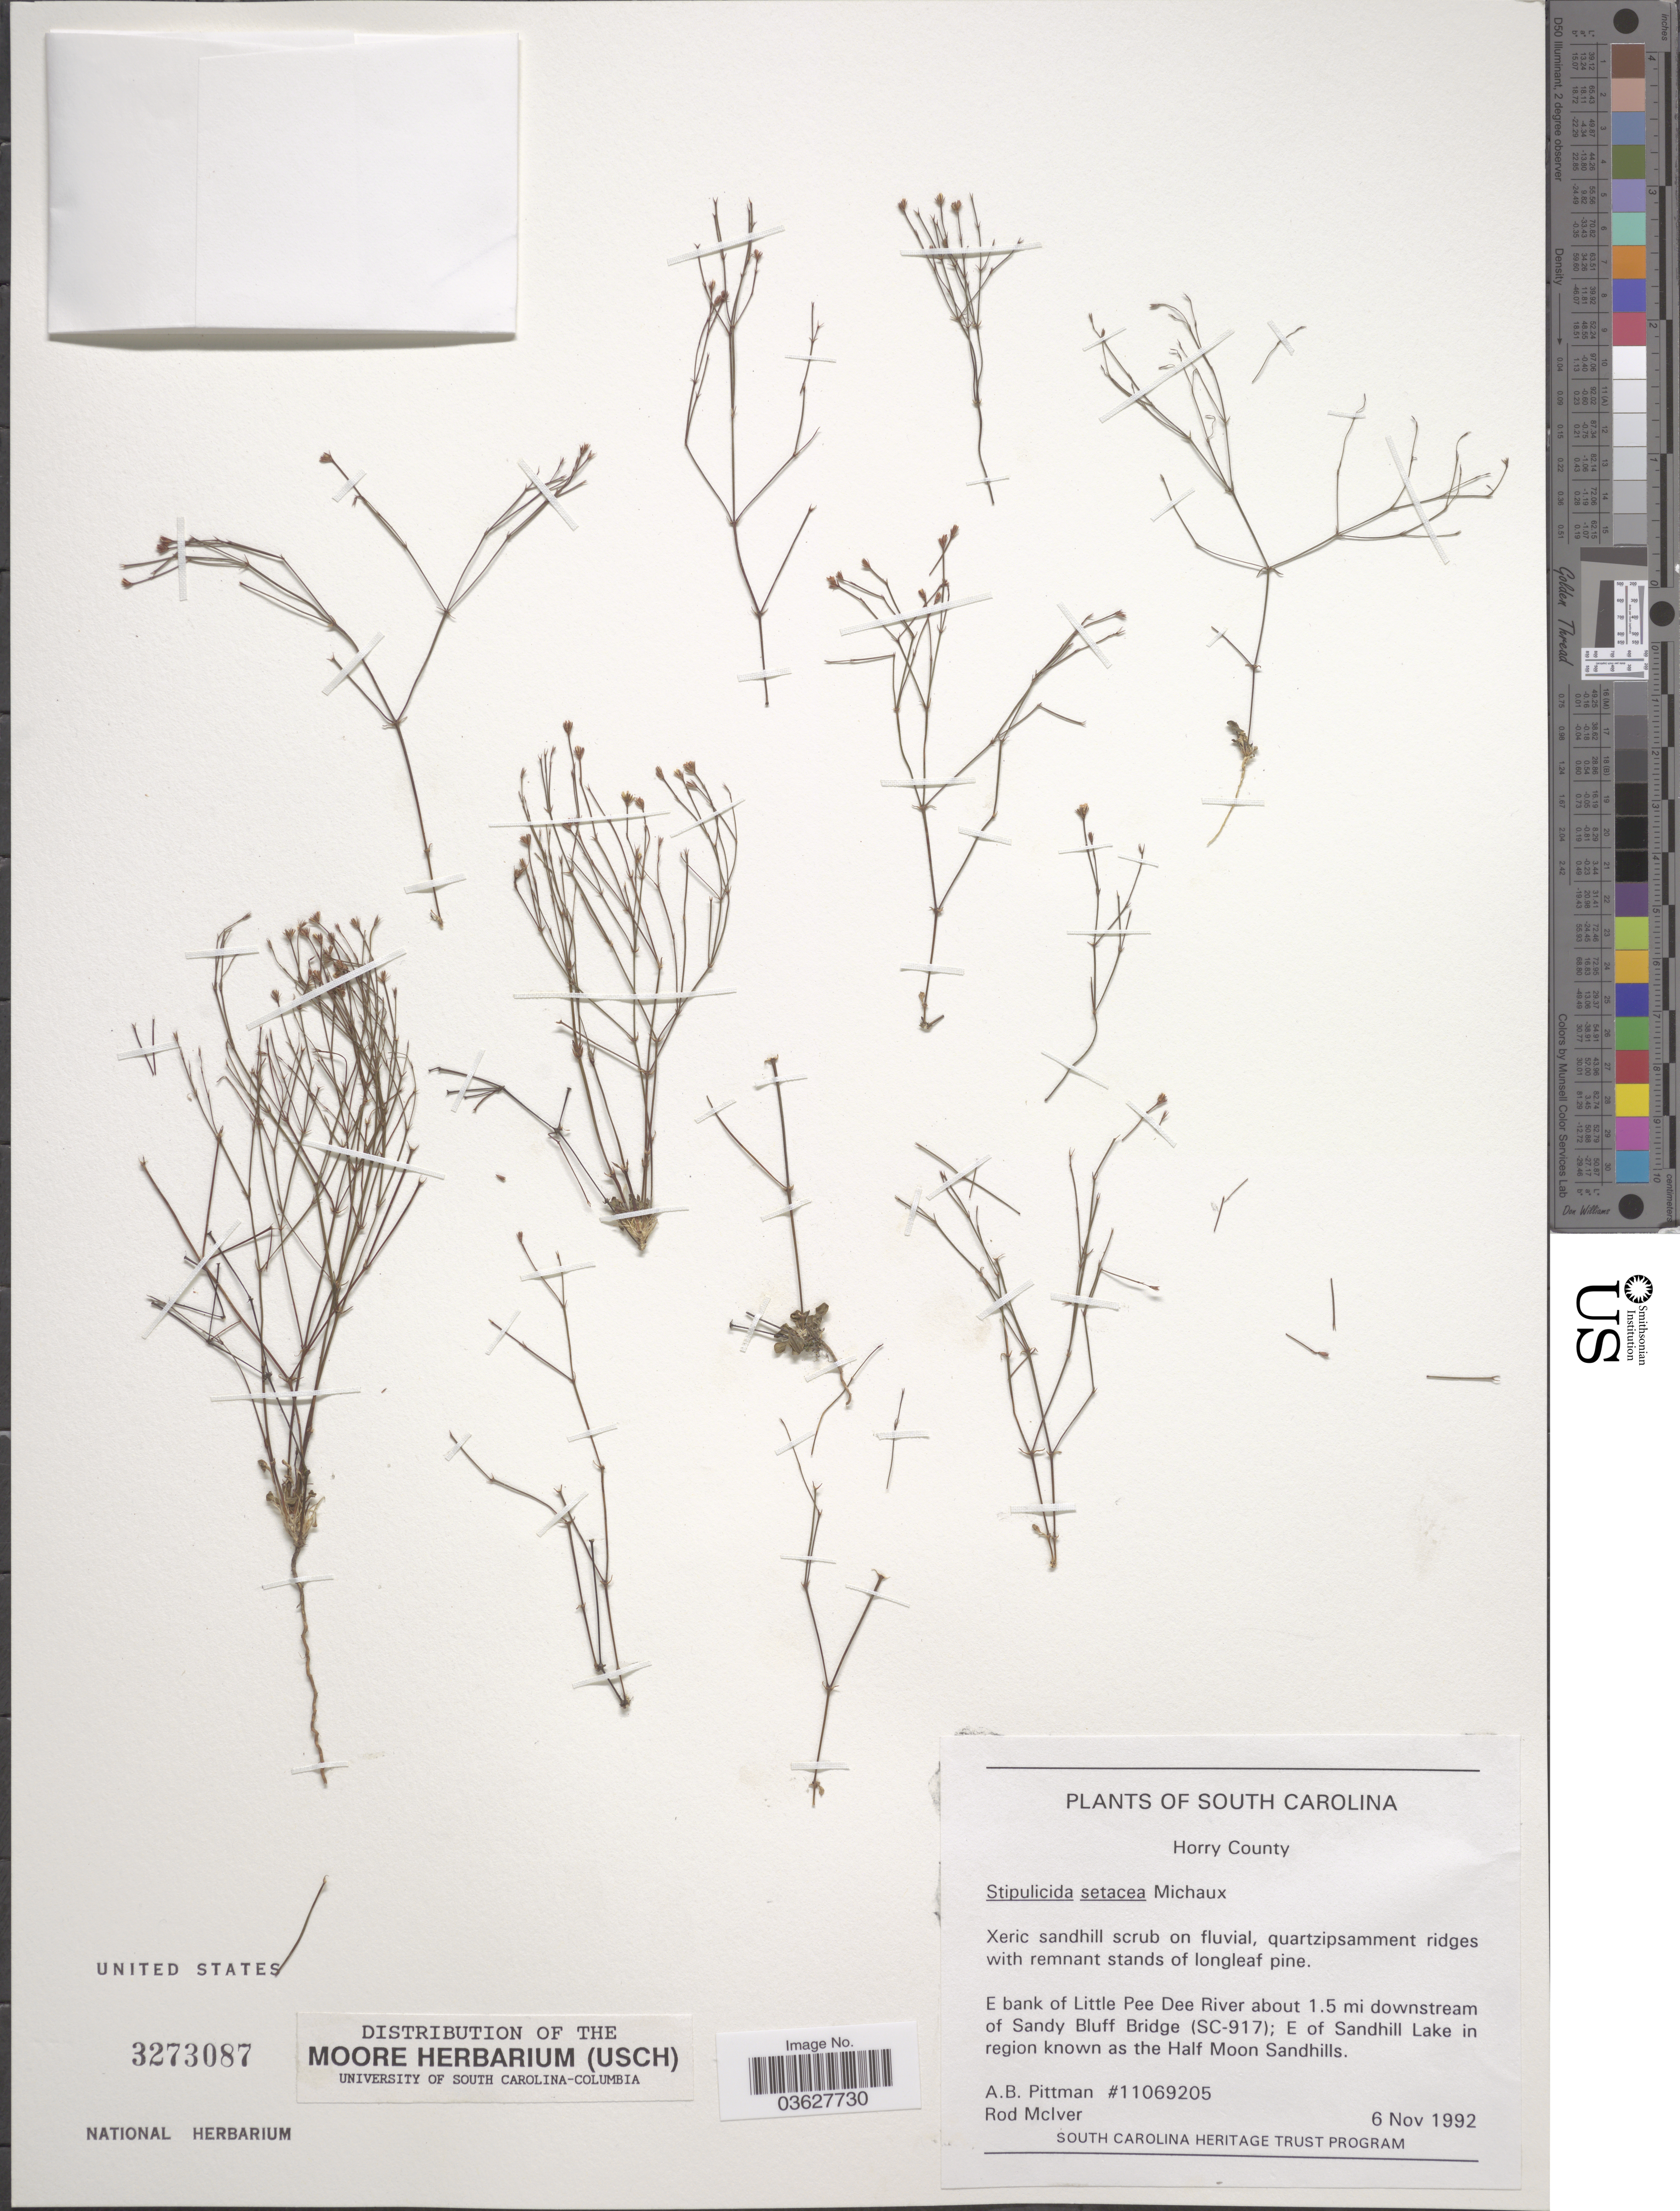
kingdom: Plantae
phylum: Tracheophyta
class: Magnoliopsida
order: Caryophyllales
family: Caryophyllaceae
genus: Stipulicida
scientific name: Stipulicida setacea var. setacea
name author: Michx.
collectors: A. B. Pittman & R. Mclver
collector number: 11069205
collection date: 1992-11-06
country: United States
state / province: South Carolina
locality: Horry County. E bank of Little Pee Dee about 1.5 mi downstream of Sandy Bluff Bridge (SC-917); E of Sandhill Lake in region known as the Half Moon Sandhills.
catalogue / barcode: US 3273087